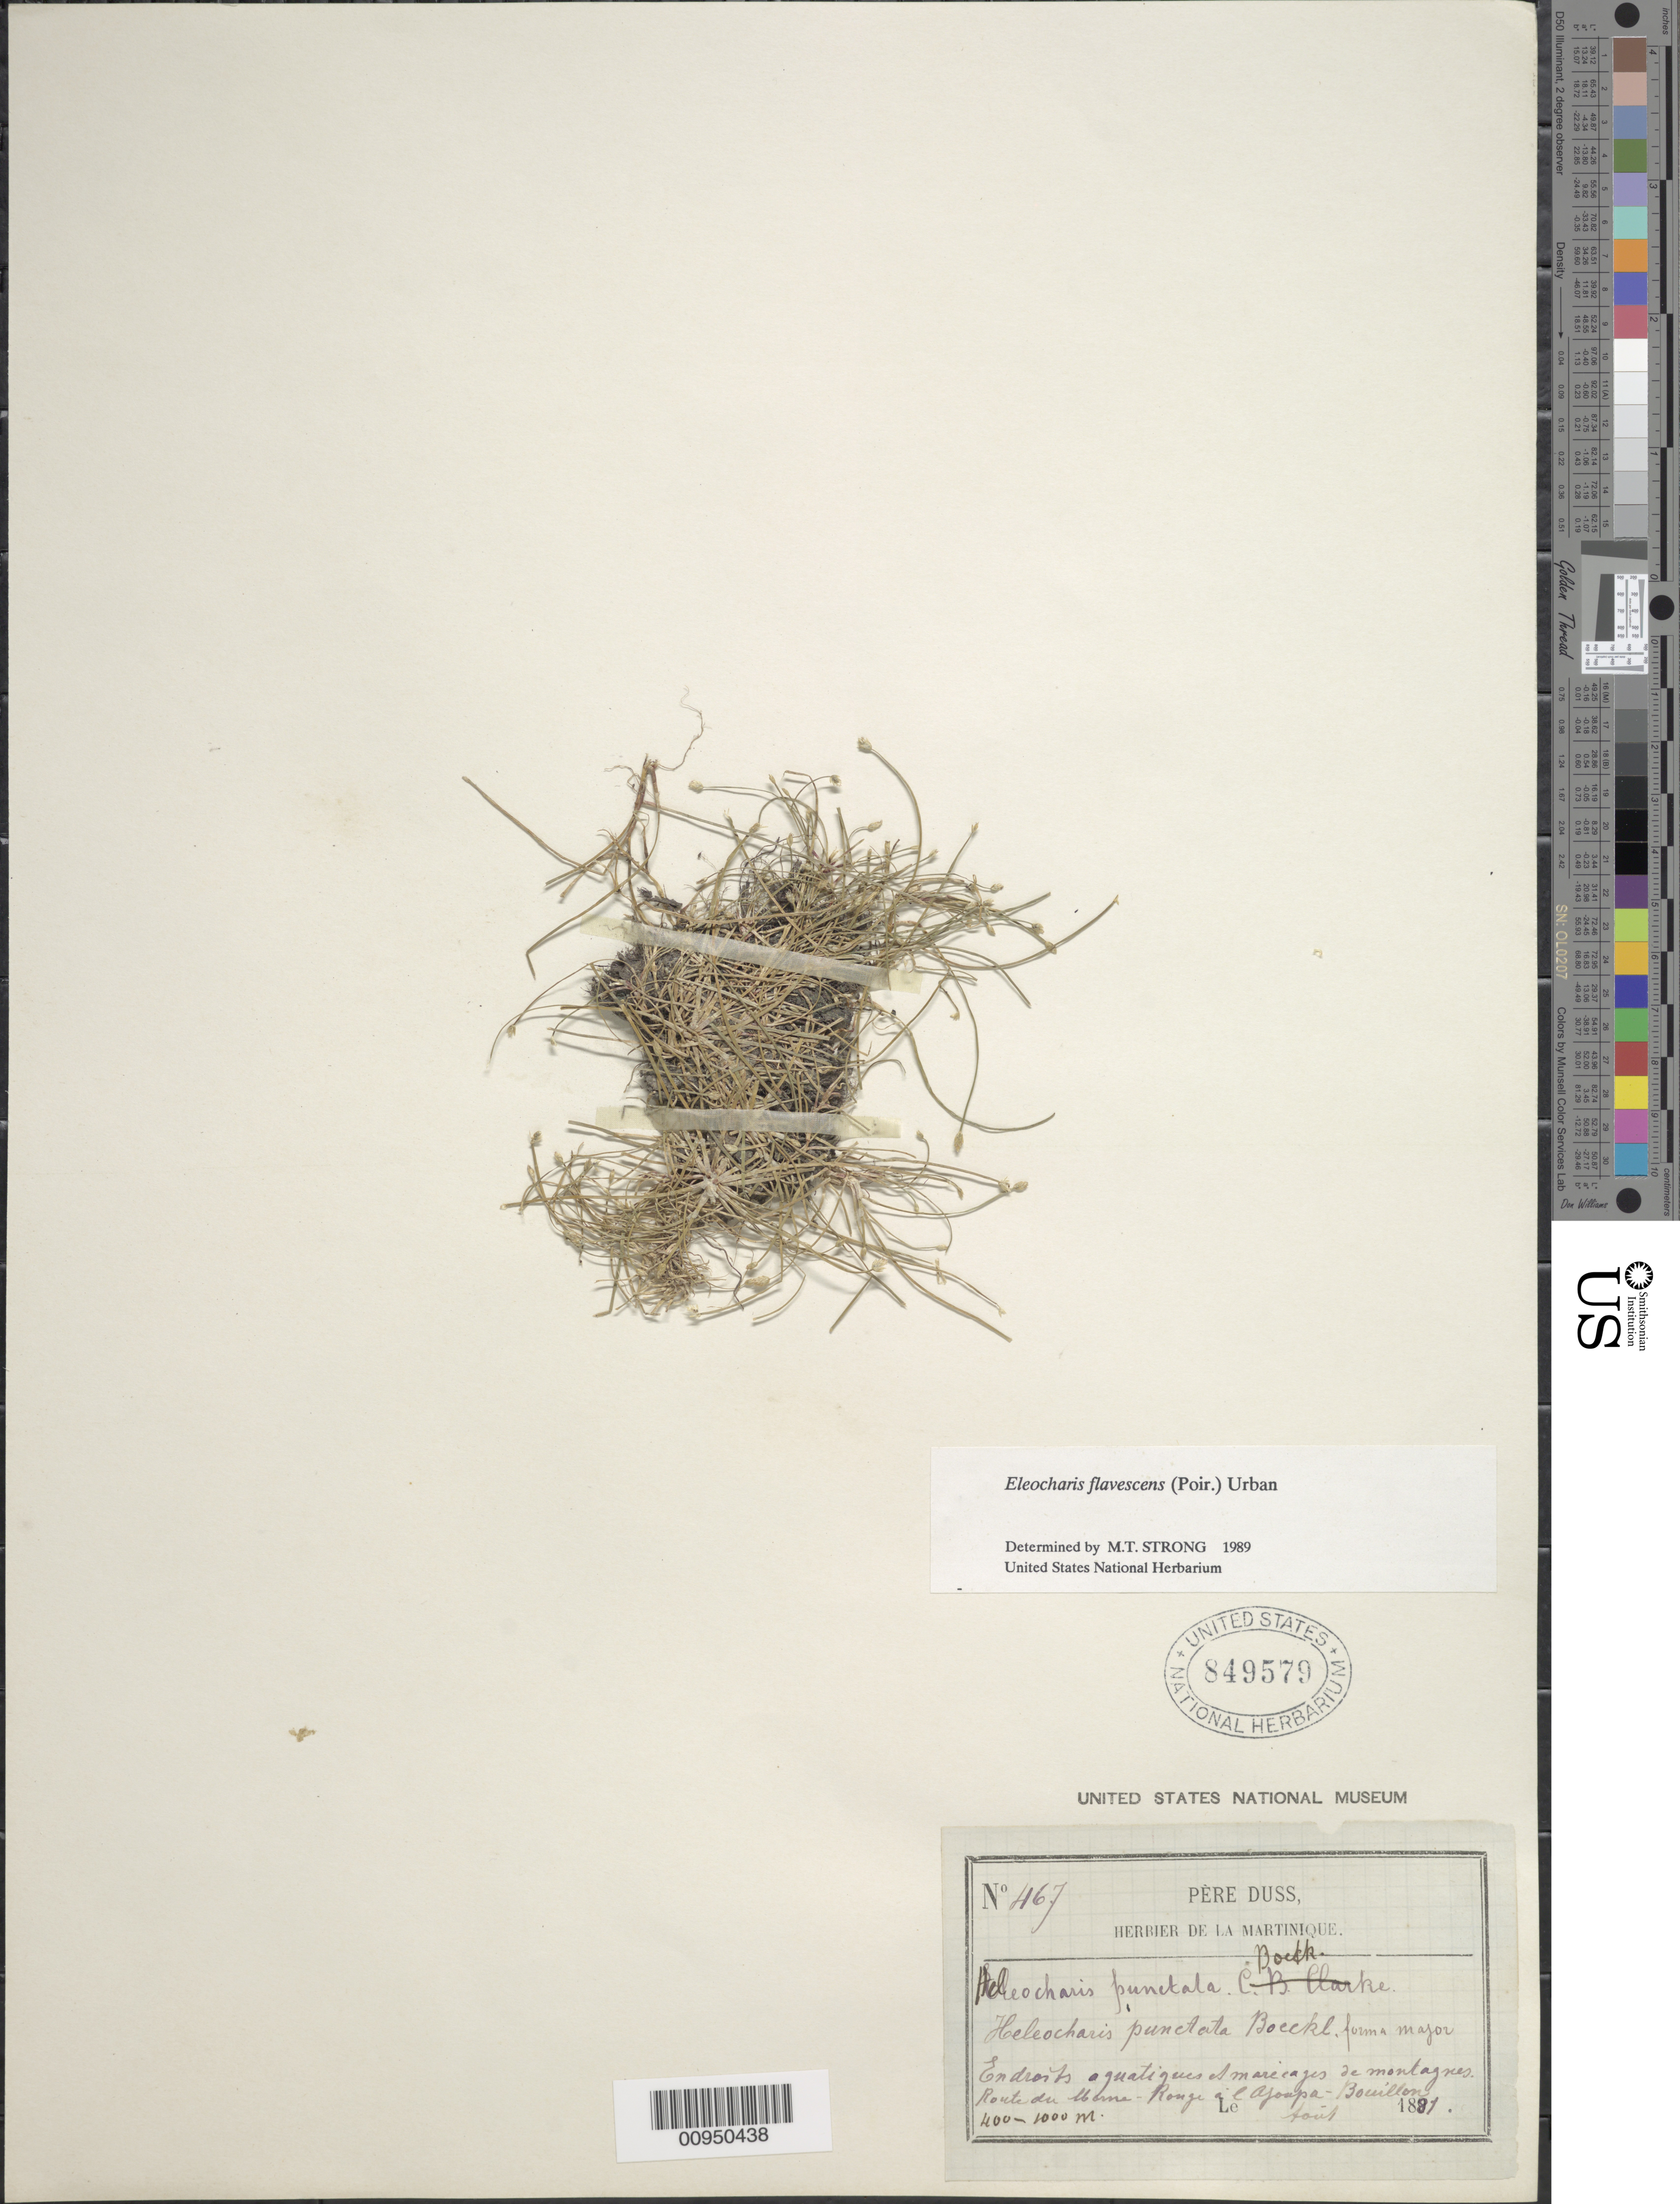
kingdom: Plantae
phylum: Tracheophyta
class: Liliopsida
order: Poales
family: Cyperaceae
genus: Eleocharis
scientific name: Eleocharis flavescens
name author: (Poir.) Urb.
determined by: Strong, M. T., (US), Smithsonian Institution - National Museum of Natural History (UNITED STATES)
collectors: Père Duss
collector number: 467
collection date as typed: Aug 1881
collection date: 1881-08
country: Martinique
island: Martinique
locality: Route du Morne Rouge, o "l'Ajoupa-Boulllon"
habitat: Endroits aquatiques et marécagesa moutagnes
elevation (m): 400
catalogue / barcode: US 849579